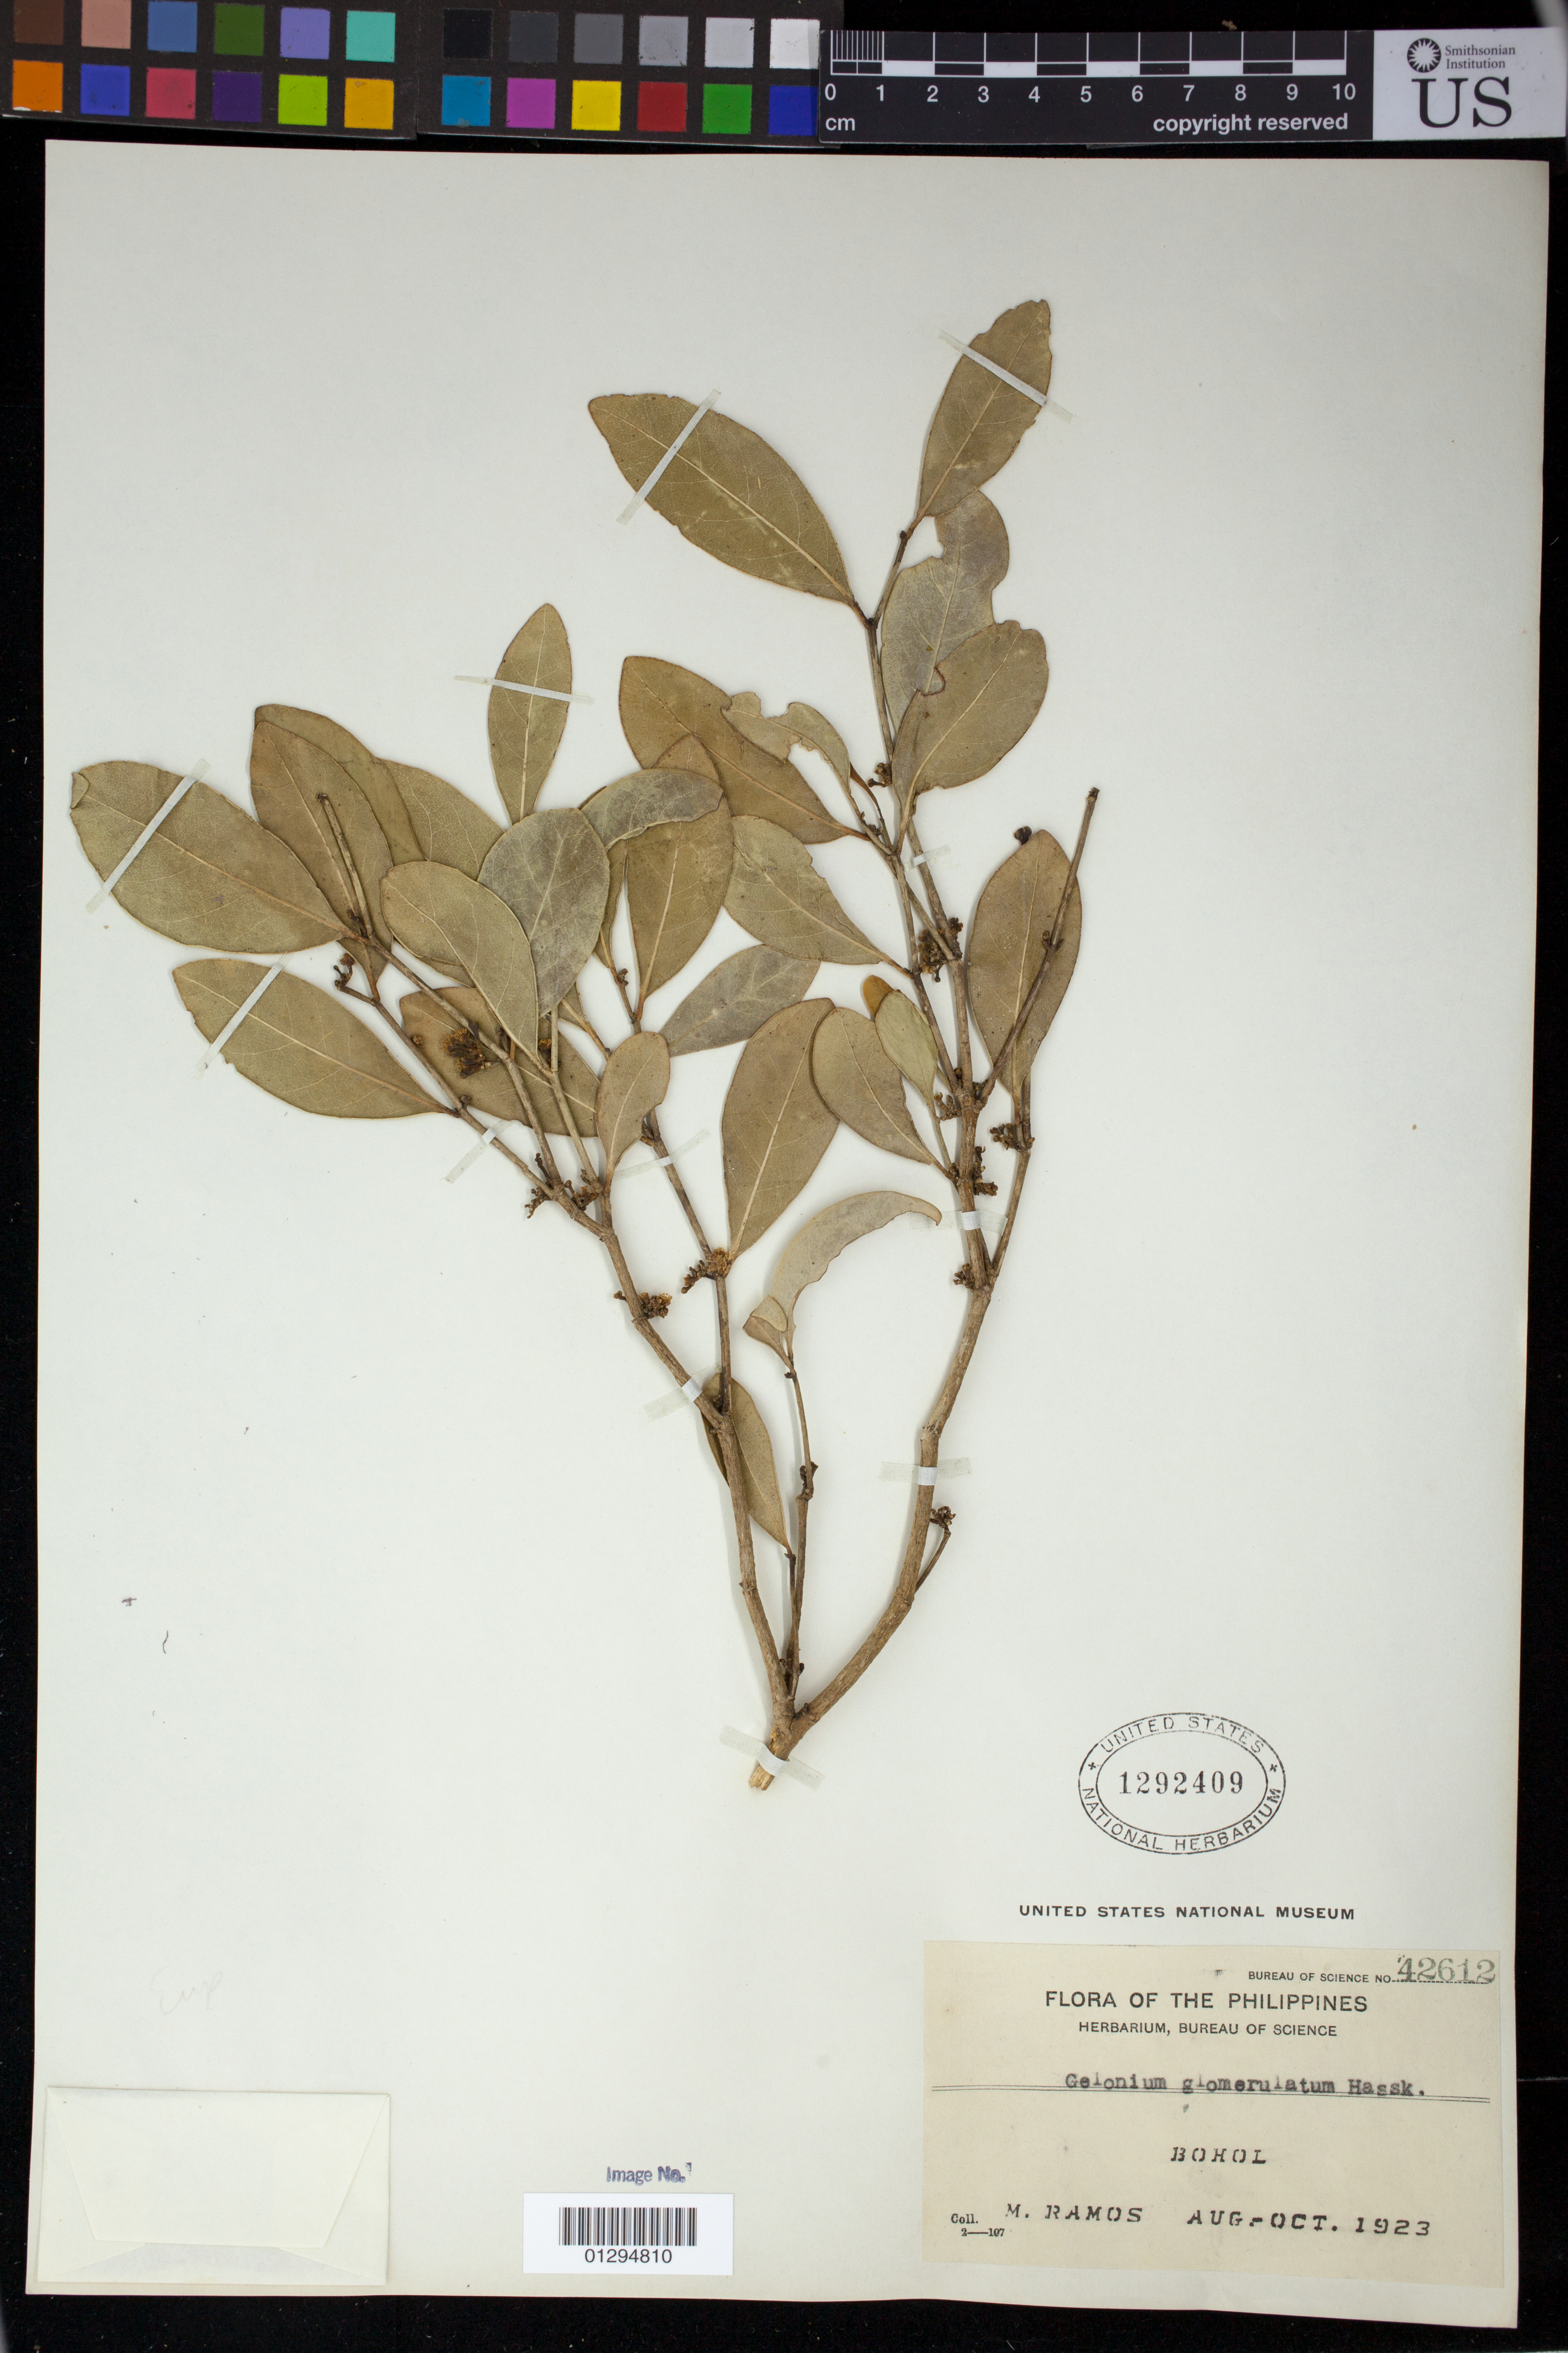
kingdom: Plantae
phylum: Tracheophyta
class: Magnoliopsida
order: Malpighiales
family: Euphorbiaceae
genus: Suregada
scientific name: Suregada glomerulata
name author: (Blume) Baill.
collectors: M. Ramos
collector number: B.S. 42612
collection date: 1923-08/1923-10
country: Philippines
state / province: Central Visayas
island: Bohol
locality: Bohol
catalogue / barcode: US 1292409